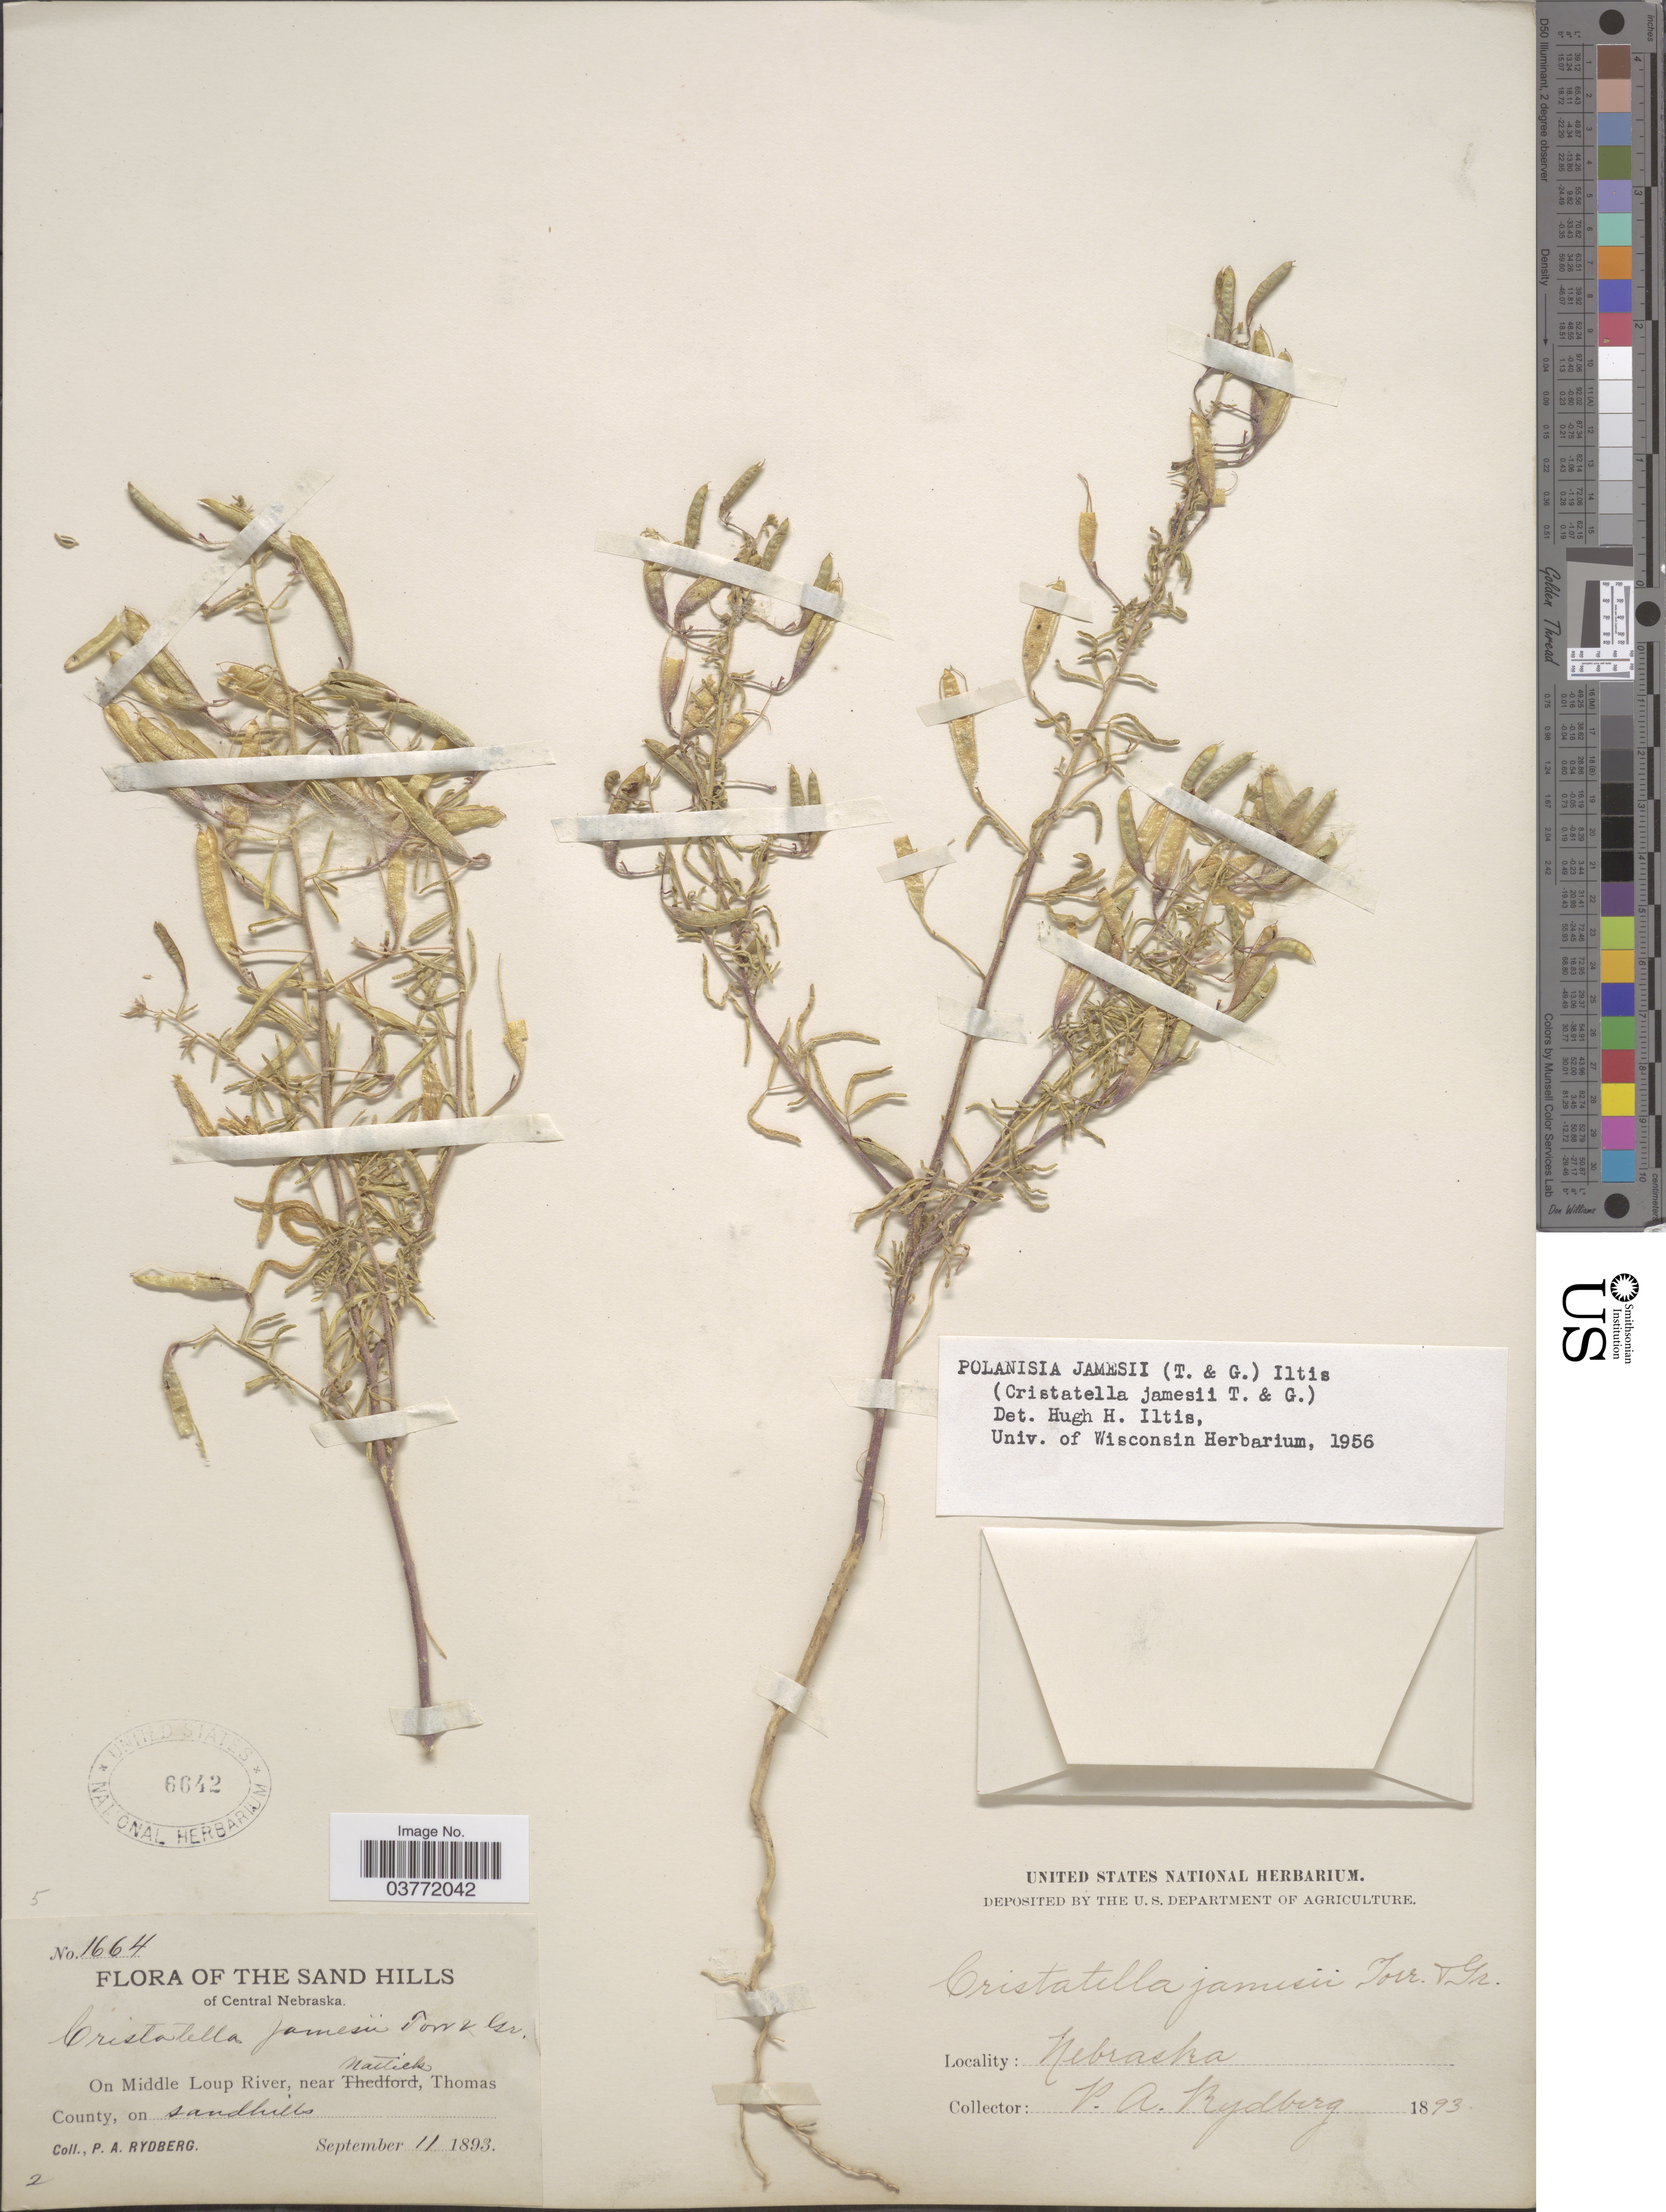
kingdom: Plantae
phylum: Tracheophyta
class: Magnoliopsida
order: Brassicales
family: Cleomaceae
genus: Polanisia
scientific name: Polanisia jamesii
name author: (Torr. & A. Gray) Iltis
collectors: P. A. Rydberg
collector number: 1664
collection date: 1893-08-11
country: United States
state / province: Nebraska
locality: The Sand Hills of Central Nebraska. On Middle Loup River, near Nattick, Thomas County, on sandhills.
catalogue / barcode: US 6642